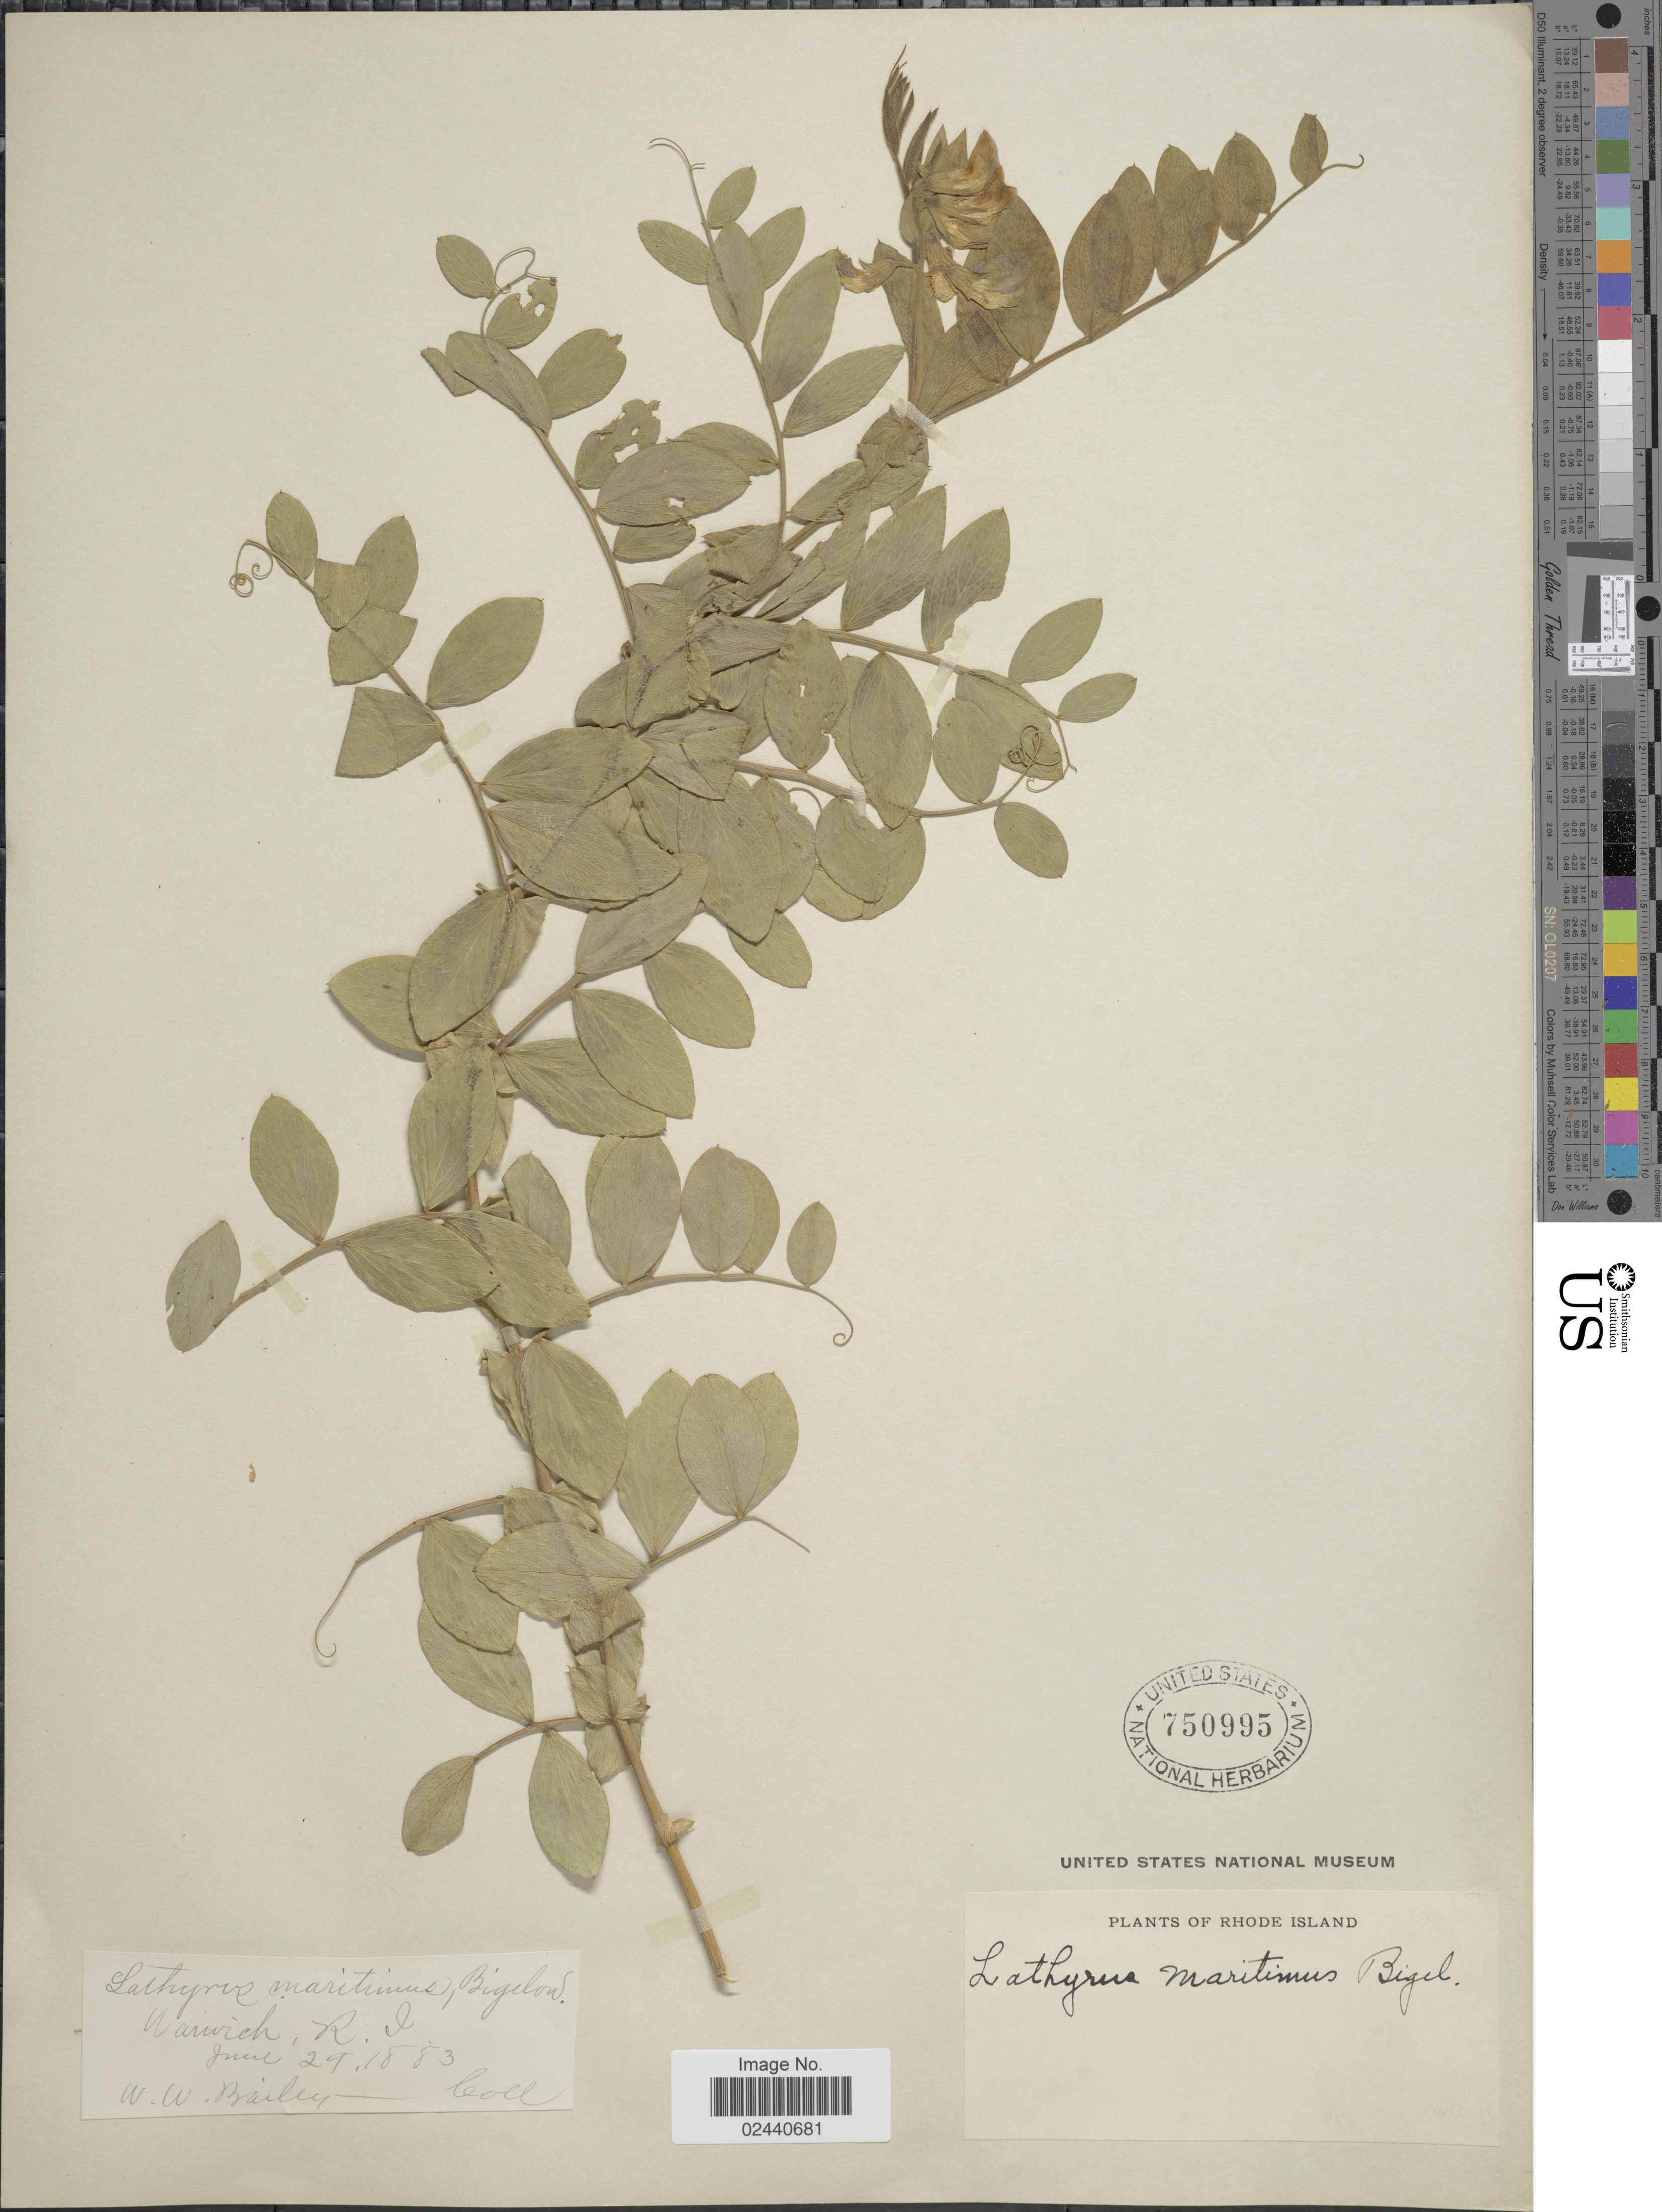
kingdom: Plantae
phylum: Tracheophyta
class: Magnoliopsida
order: Fabales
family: Fabaceae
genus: Lathyrus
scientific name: Lathyrus japonicus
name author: Willd.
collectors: W. W. Bailey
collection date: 1883-06-29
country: United States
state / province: Rhode Island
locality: Warwich, R.I.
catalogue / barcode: US 750995